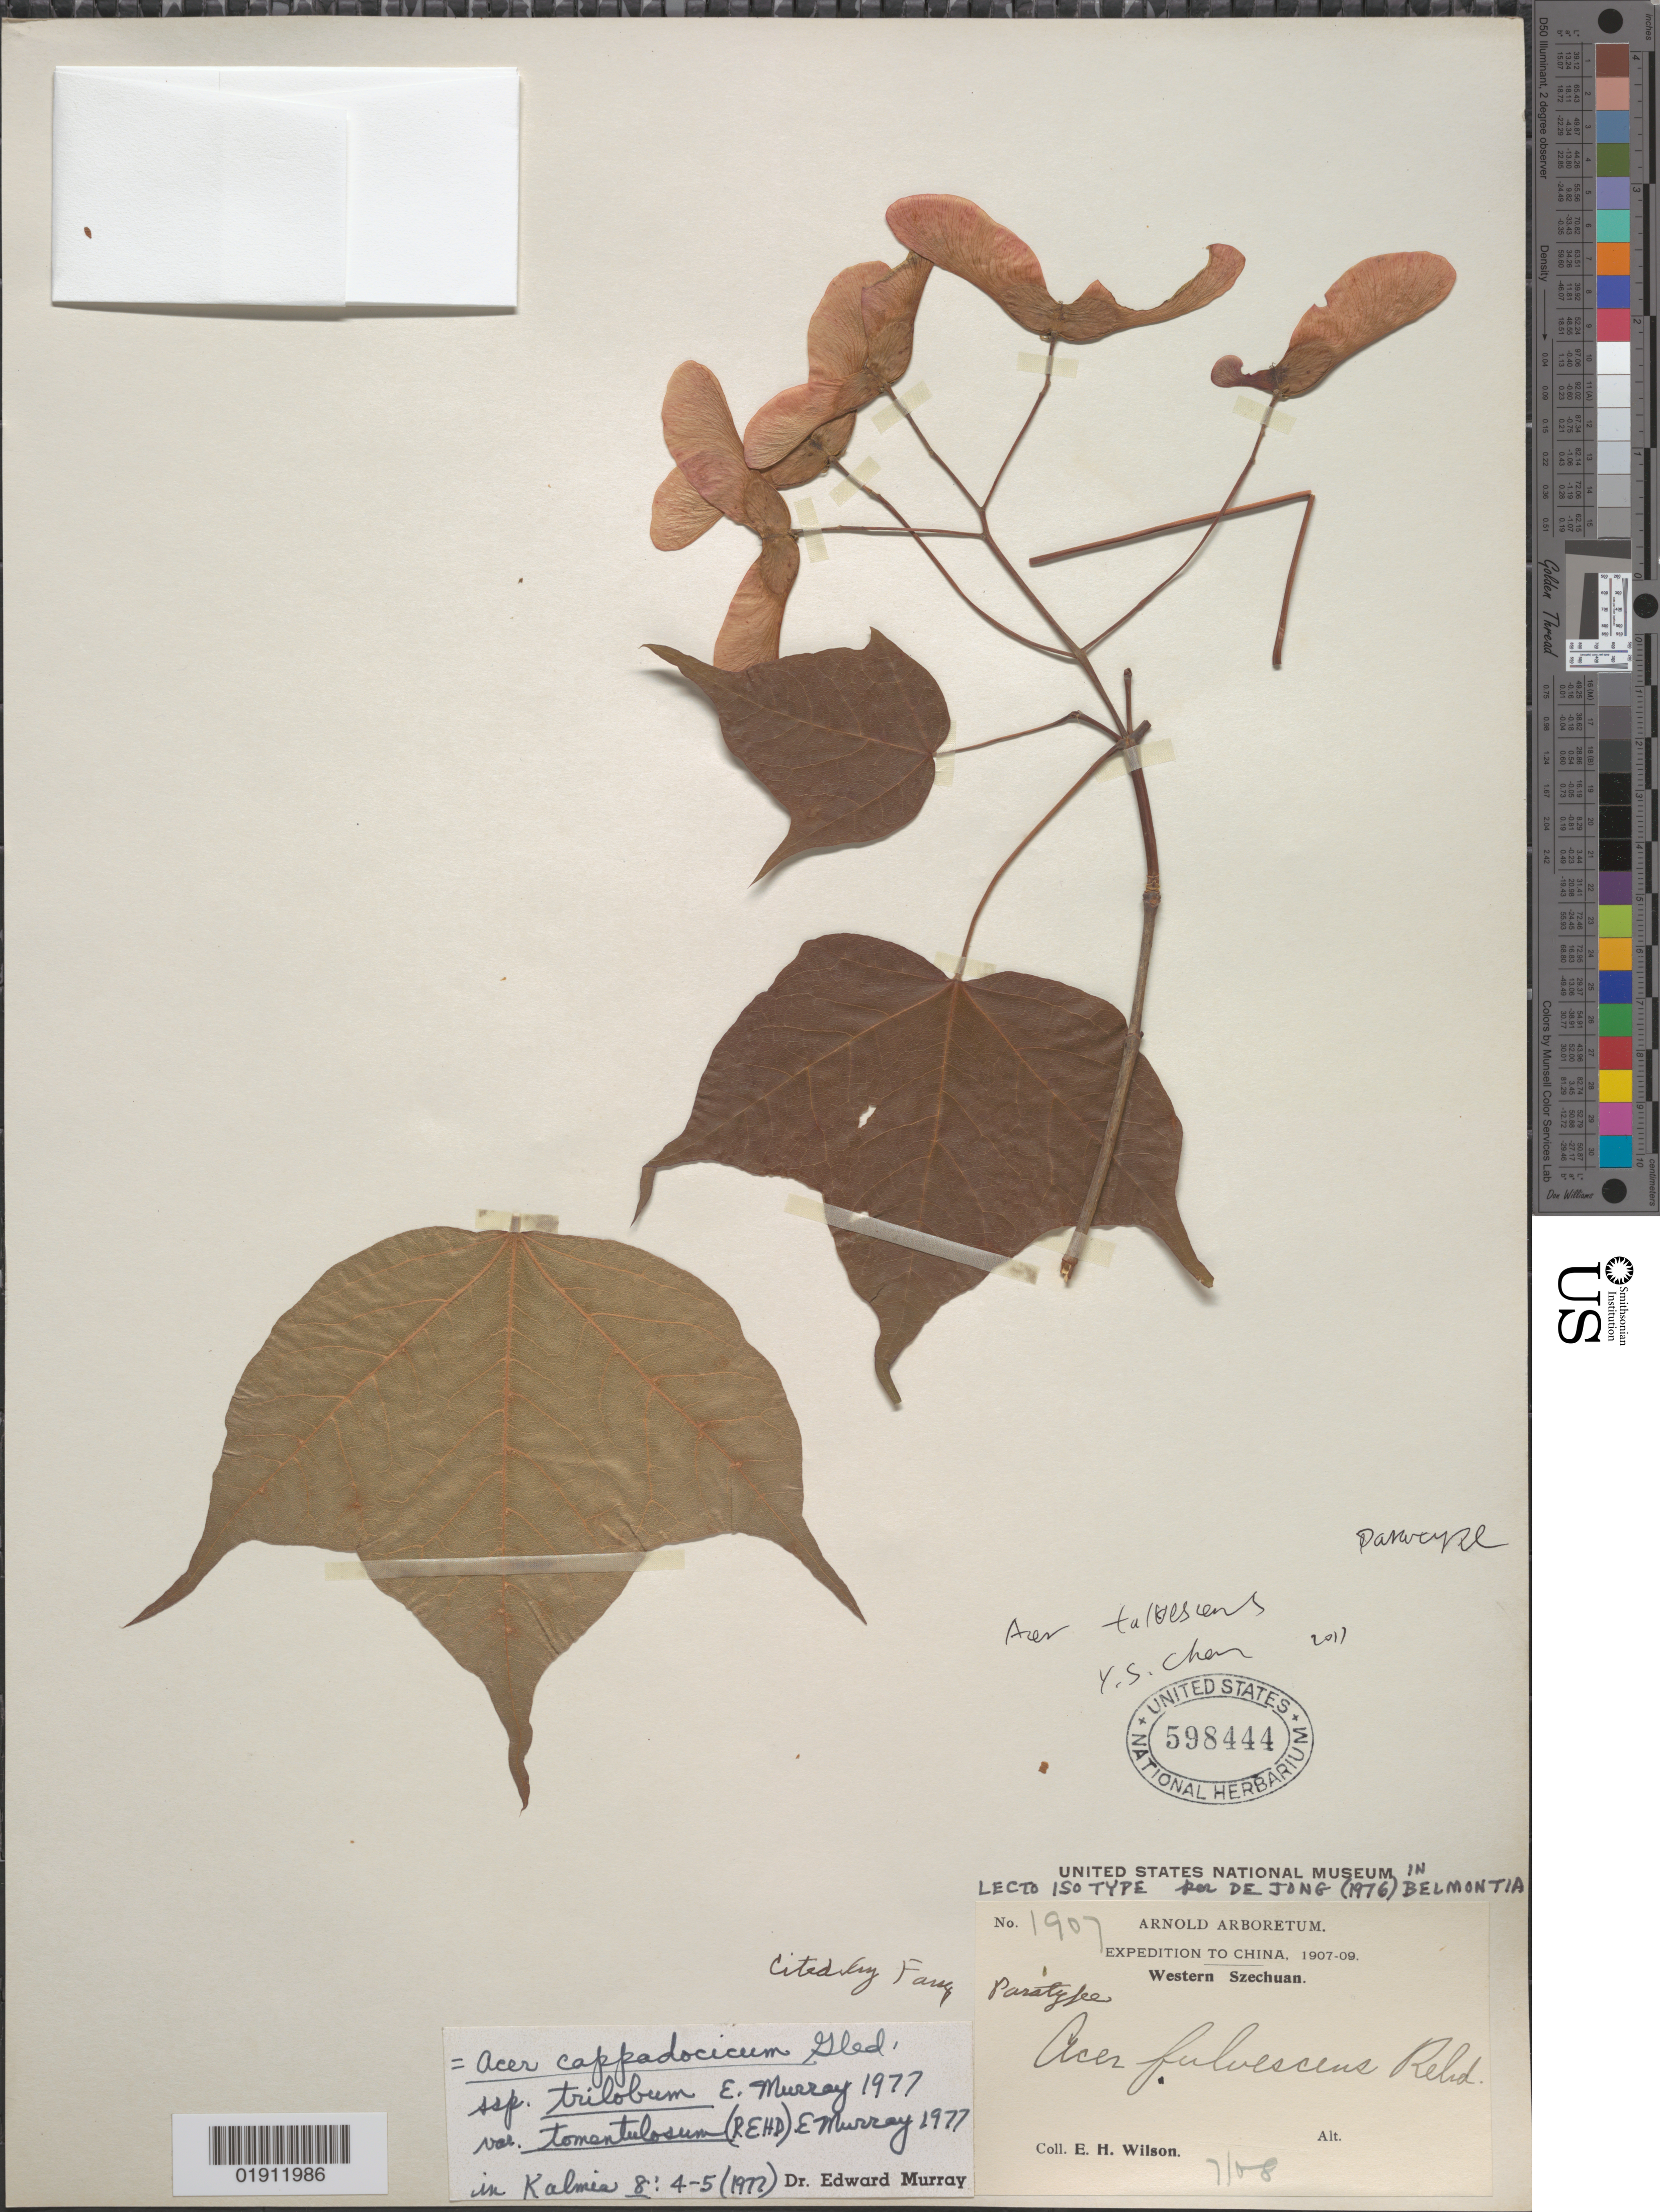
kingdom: Plantae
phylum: Tracheophyta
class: Magnoliopsida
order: Sapindales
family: Sapindaceae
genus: Acer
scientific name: Acer cappadocicum subsp. trilobum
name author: A.E. Murray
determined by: Murray, Edward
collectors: E. H. Wilson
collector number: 1907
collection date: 1908-07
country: China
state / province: Sichuan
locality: Western Szechuan [Sichuan]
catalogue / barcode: US 598444